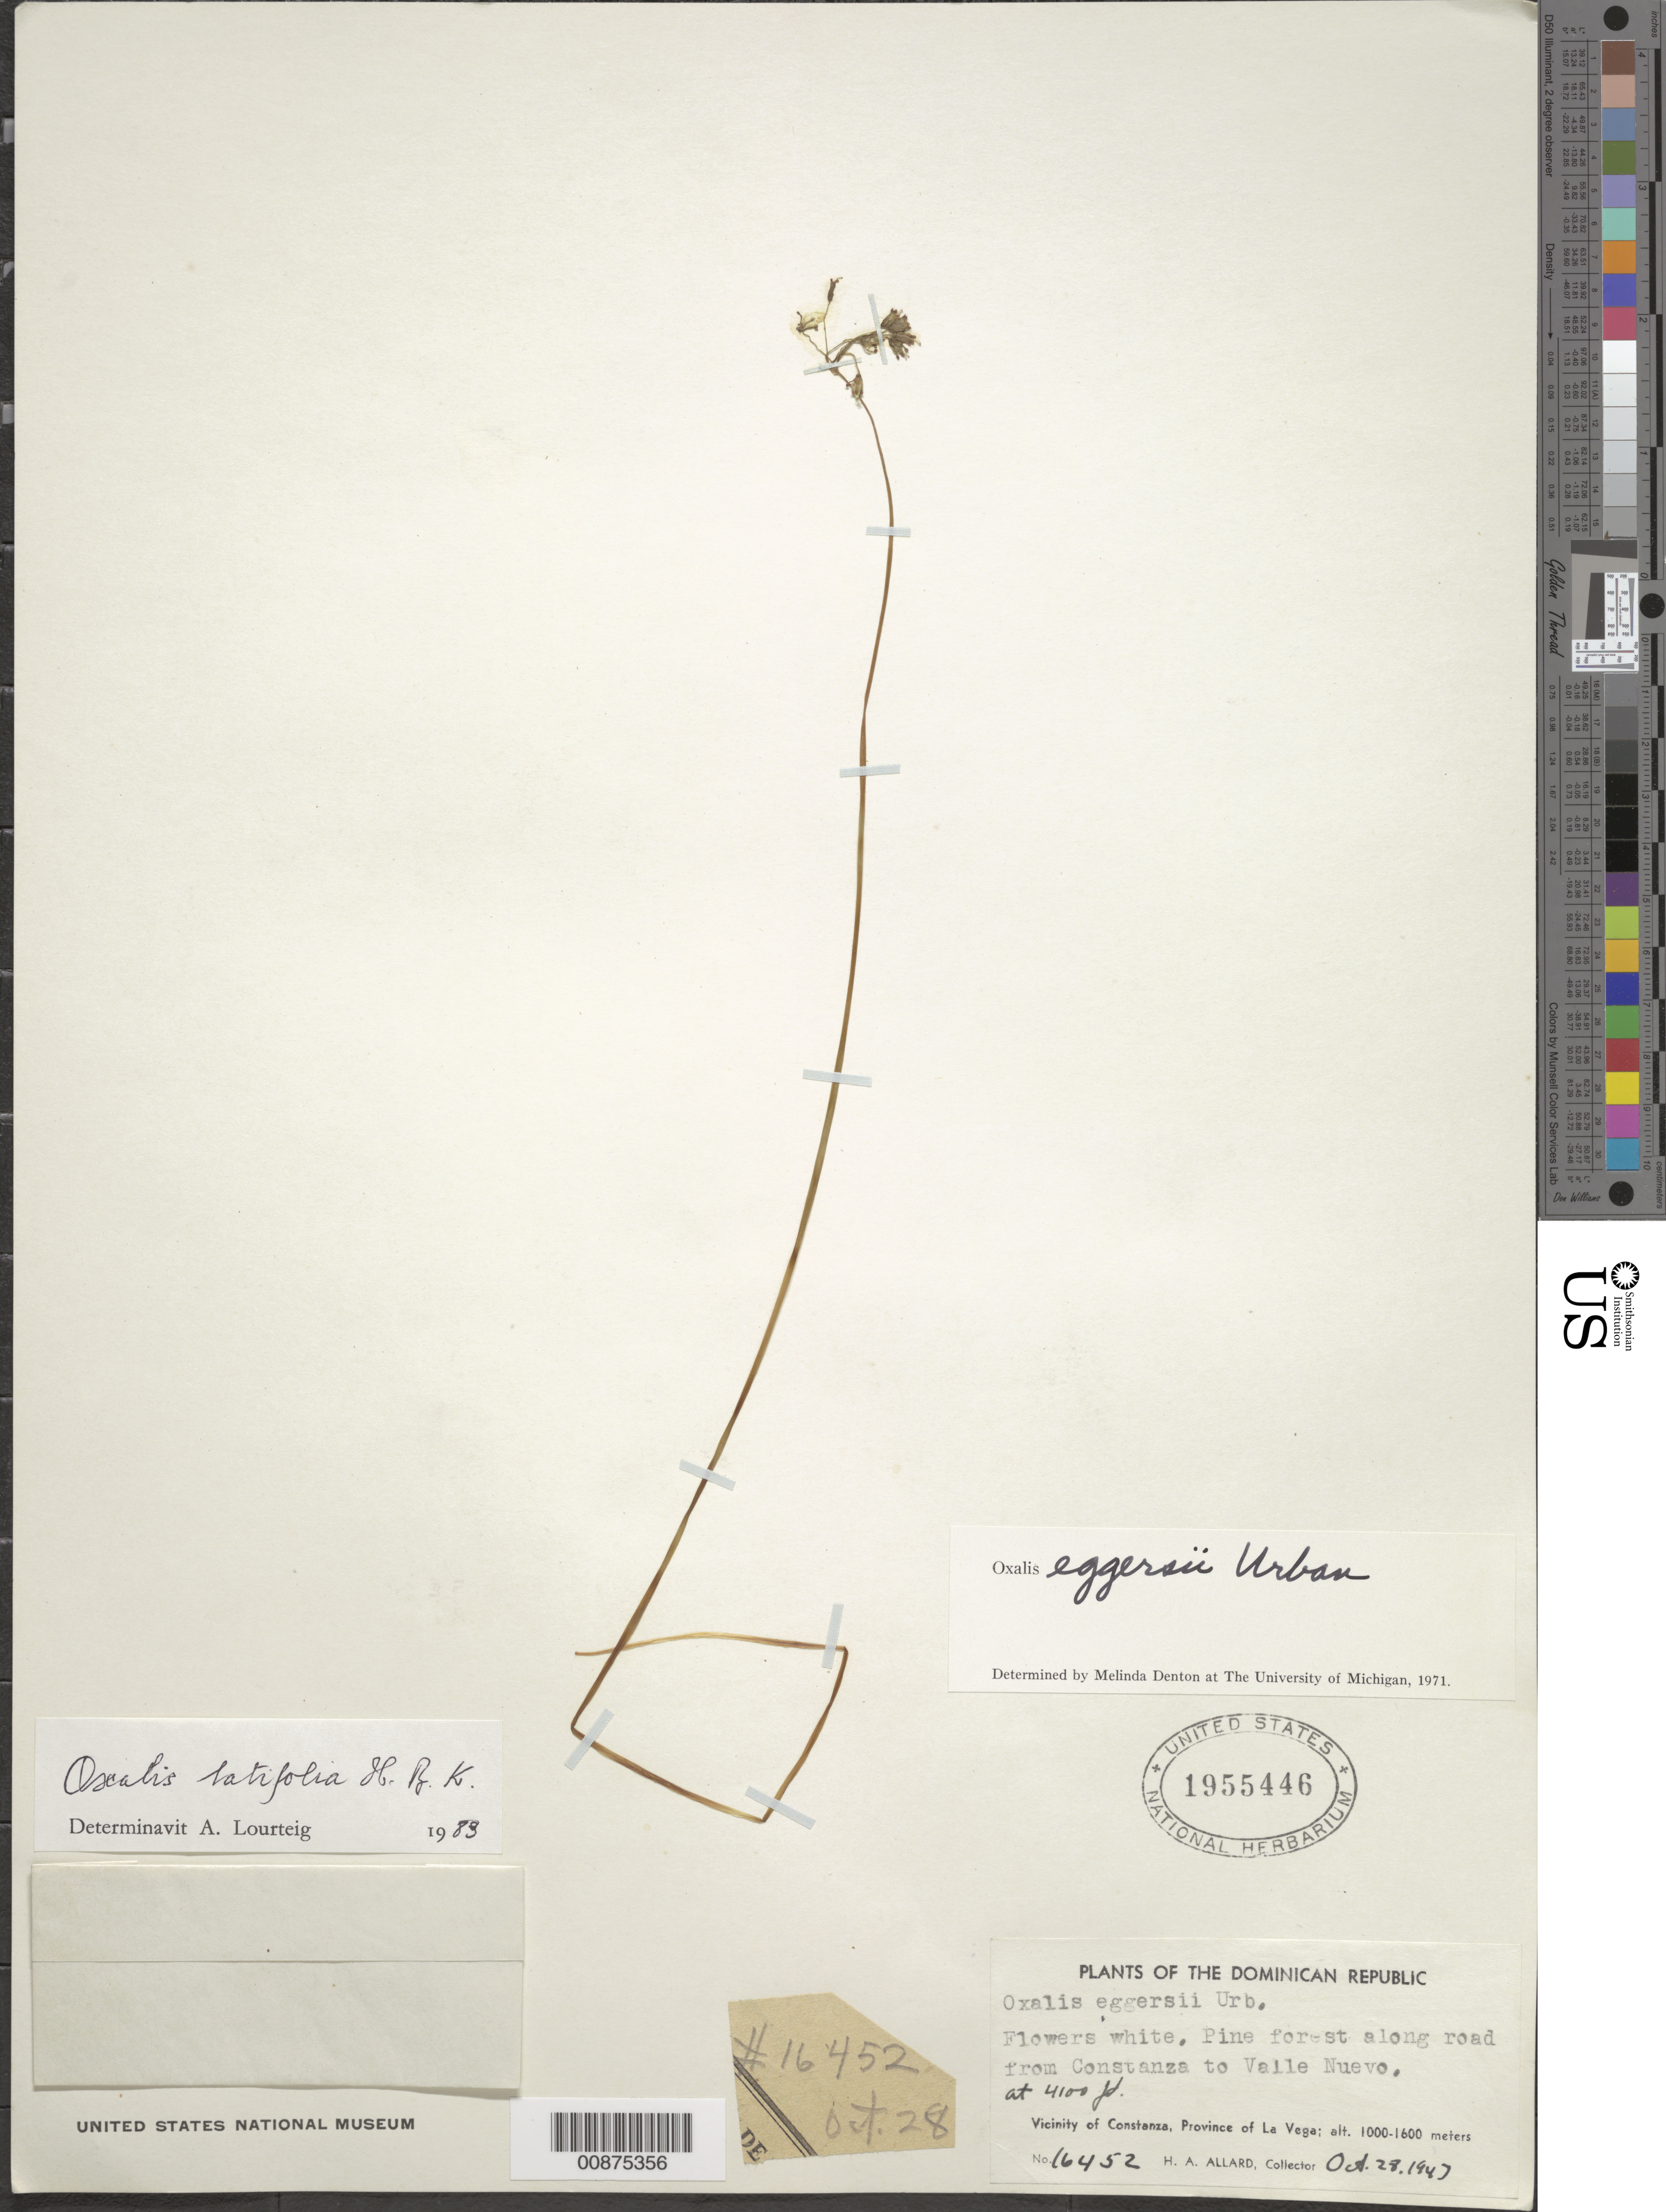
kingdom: Plantae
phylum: Tracheophyta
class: Magnoliopsida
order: Oxalidales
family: Oxalidaceae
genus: Oxalis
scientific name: Oxalis latifolia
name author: Kunth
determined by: Lourteig, A.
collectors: H. A. Allard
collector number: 16452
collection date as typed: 28 Oct 1947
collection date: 1947-10-28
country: Dominican Republic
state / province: La Vega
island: Hispaniola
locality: Along road from Constanza to Valle Nuevo.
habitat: Pine forest along road.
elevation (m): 1250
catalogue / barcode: US 1955446